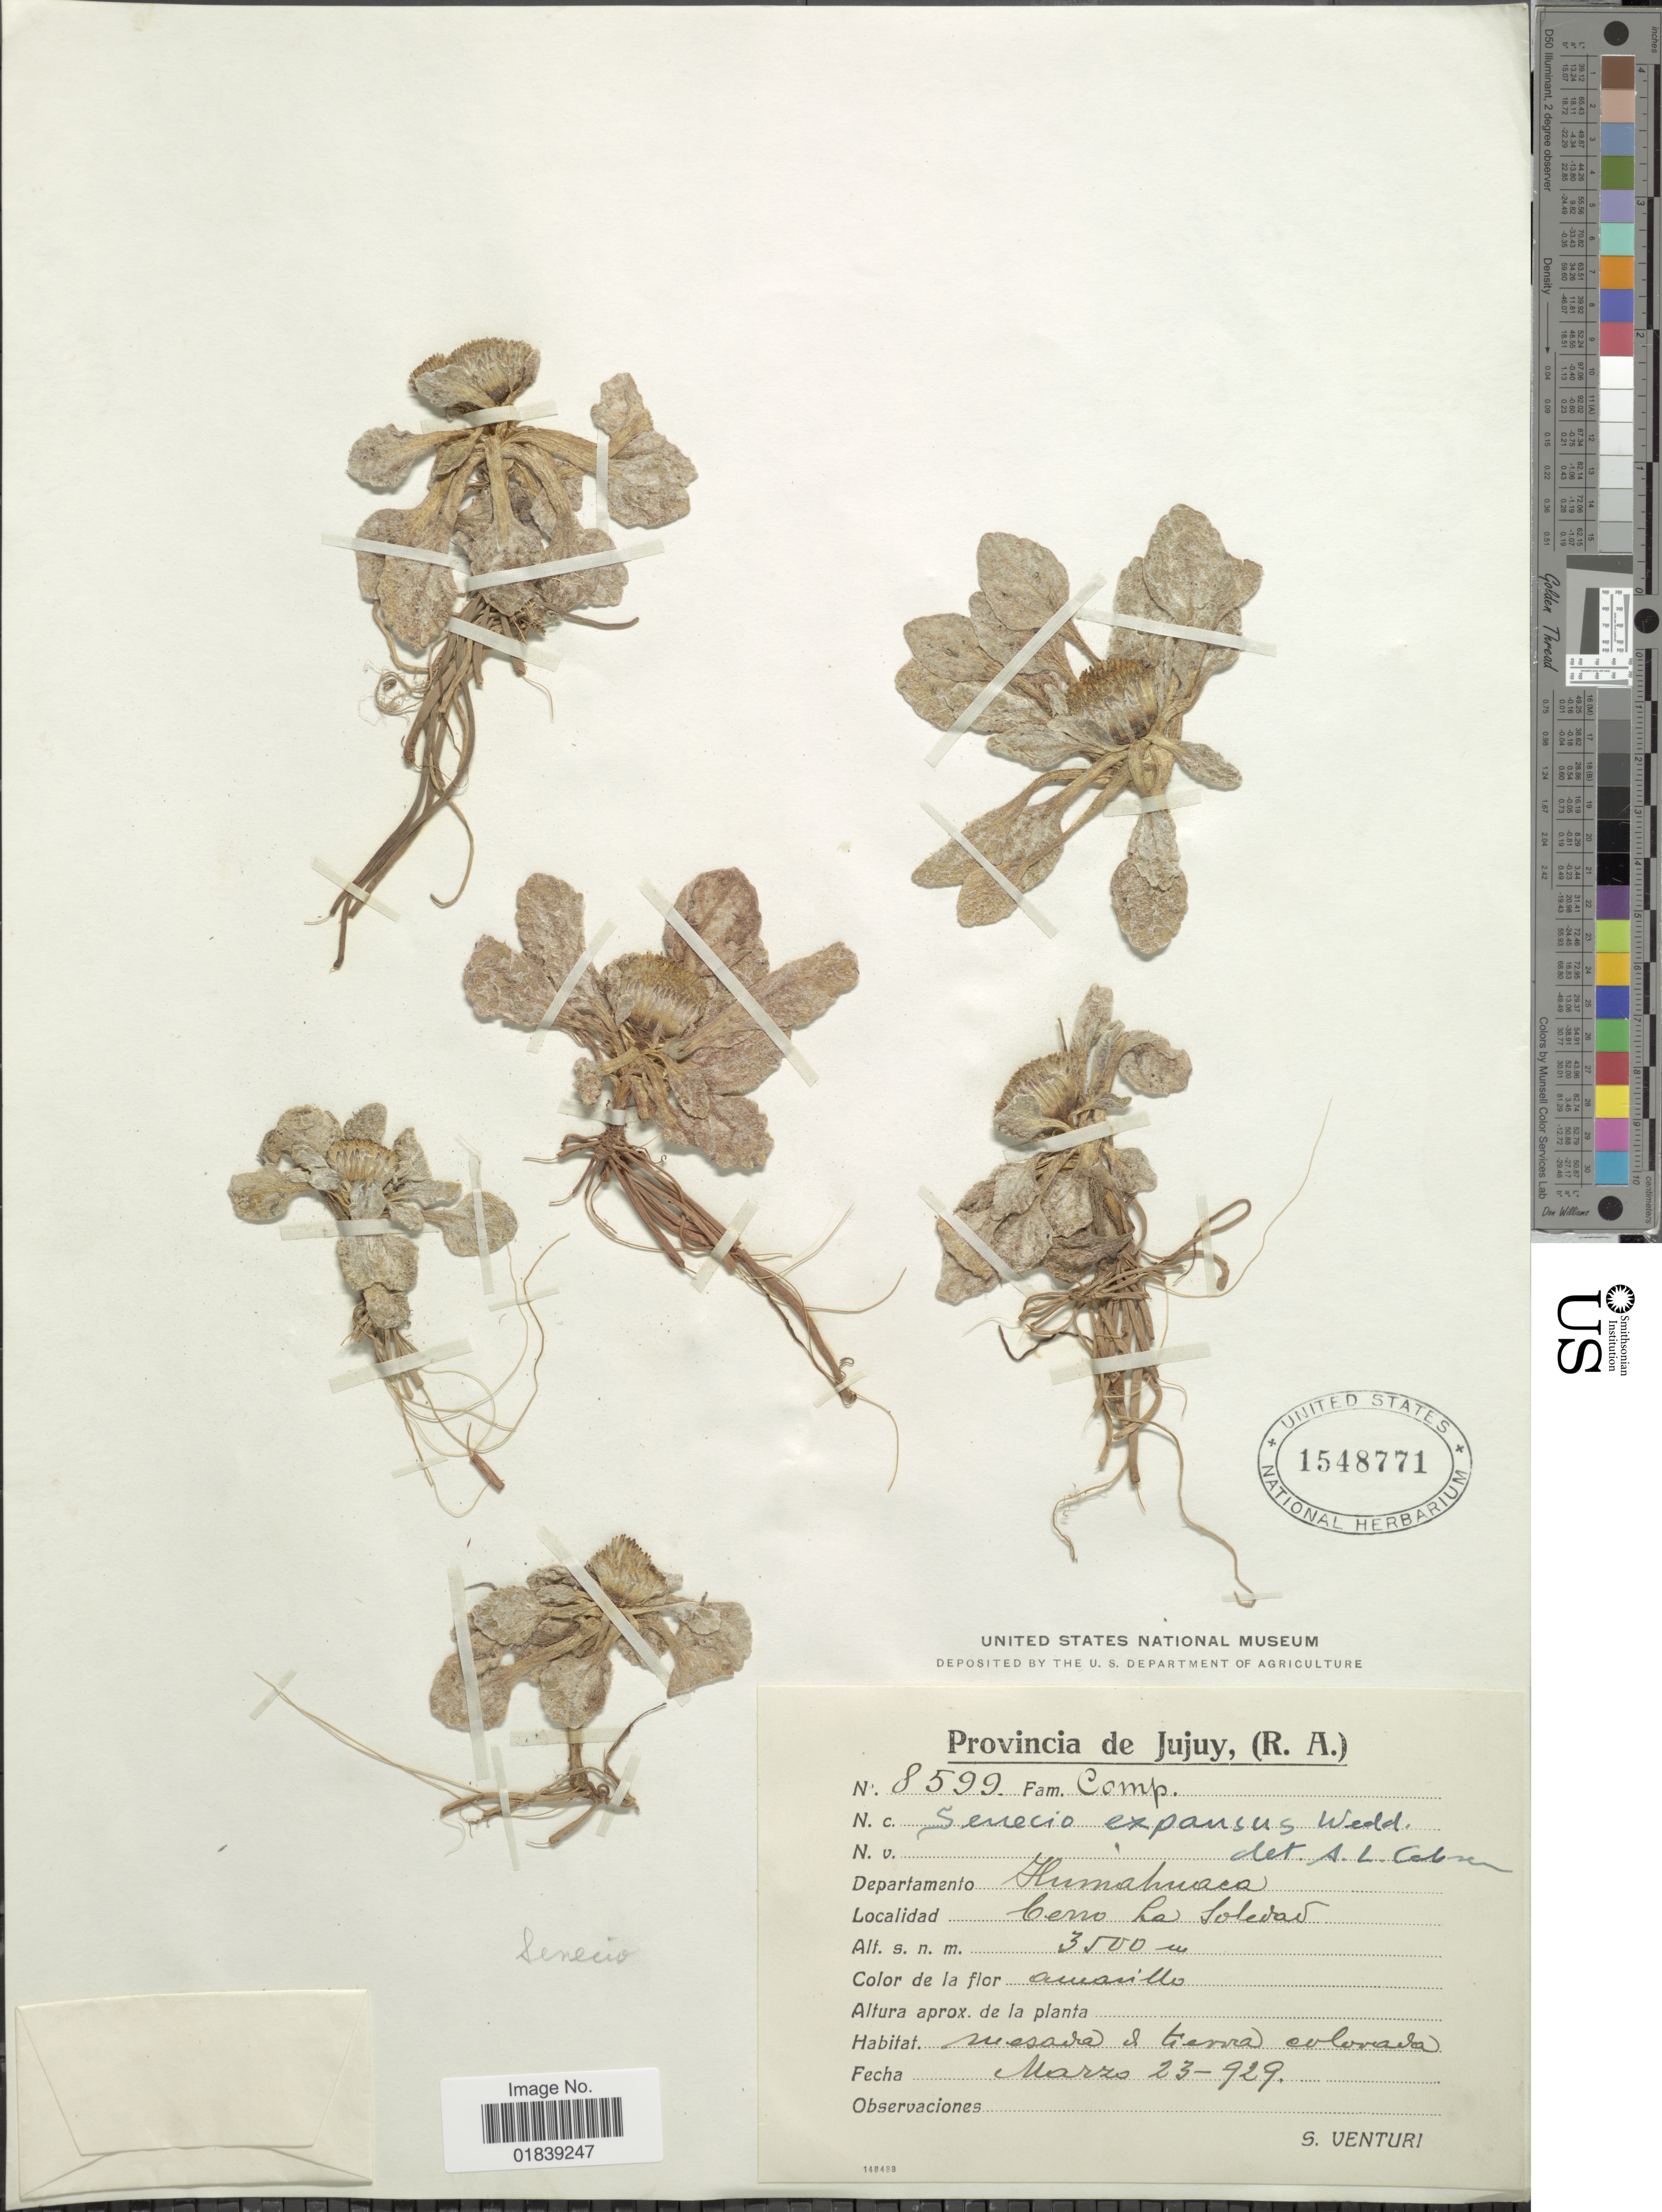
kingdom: Plantae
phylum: Tracheophyta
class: Magnoliopsida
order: Asterales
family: Asteraceae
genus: Senecio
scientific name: Senecio expansus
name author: Boiss. & Heldr.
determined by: Salomon, Luciana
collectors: S. Venturi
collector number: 8599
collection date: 1929-03-23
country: Argentina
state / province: Jujuy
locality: Departamento Humahuaca, Cerro La Soledad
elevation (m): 3500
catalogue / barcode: US 1548771